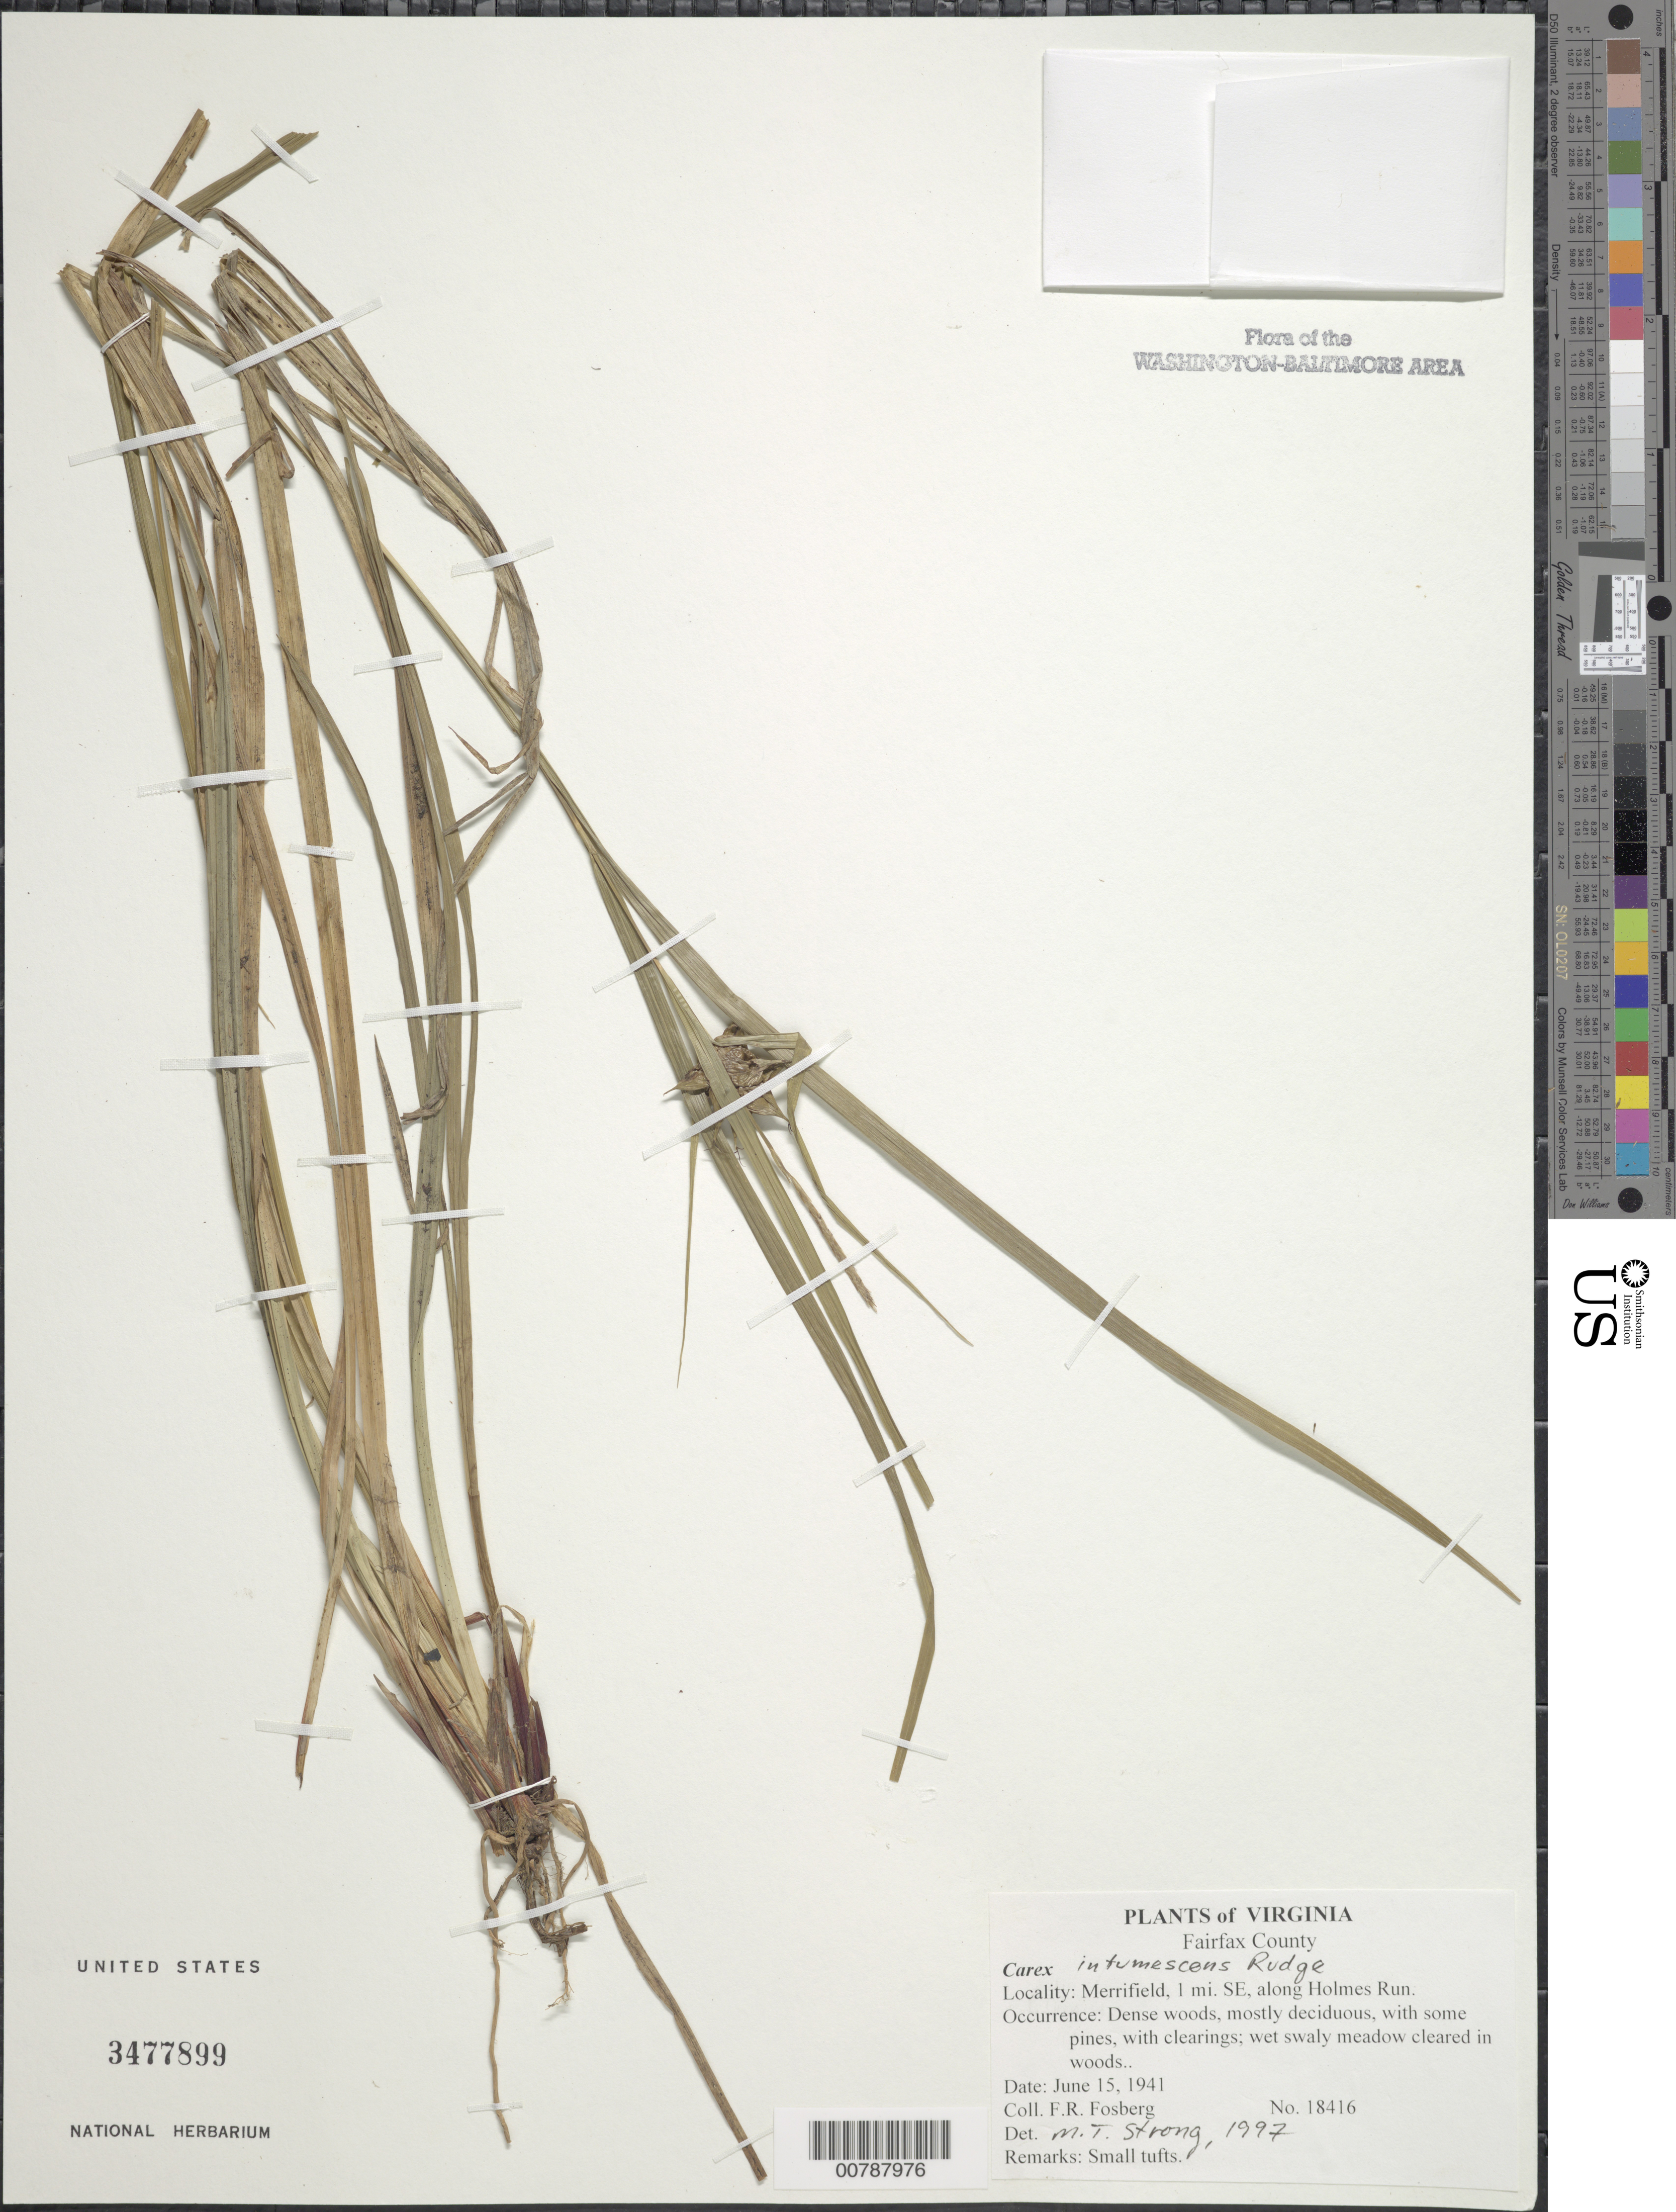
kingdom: Plantae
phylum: Tracheophyta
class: Liliopsida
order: Poales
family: Cyperaceae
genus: Carex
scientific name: Carex intumescens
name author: Rudge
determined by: Strong, M. T., (US), Smithsonian Institution - National Museum of Natural History (UNITED STATES)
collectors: F. R. Fosberg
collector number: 18416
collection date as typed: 15 Jun 1941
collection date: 1941-06-15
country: United States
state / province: Virginia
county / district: Fairfax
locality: Merrifield, 1 mi. SE, along Holmes Run.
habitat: Dense woods, mostly deciduous, with some pines, with clearings; wet swaly meadow cleared in woods.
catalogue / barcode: US 3477899